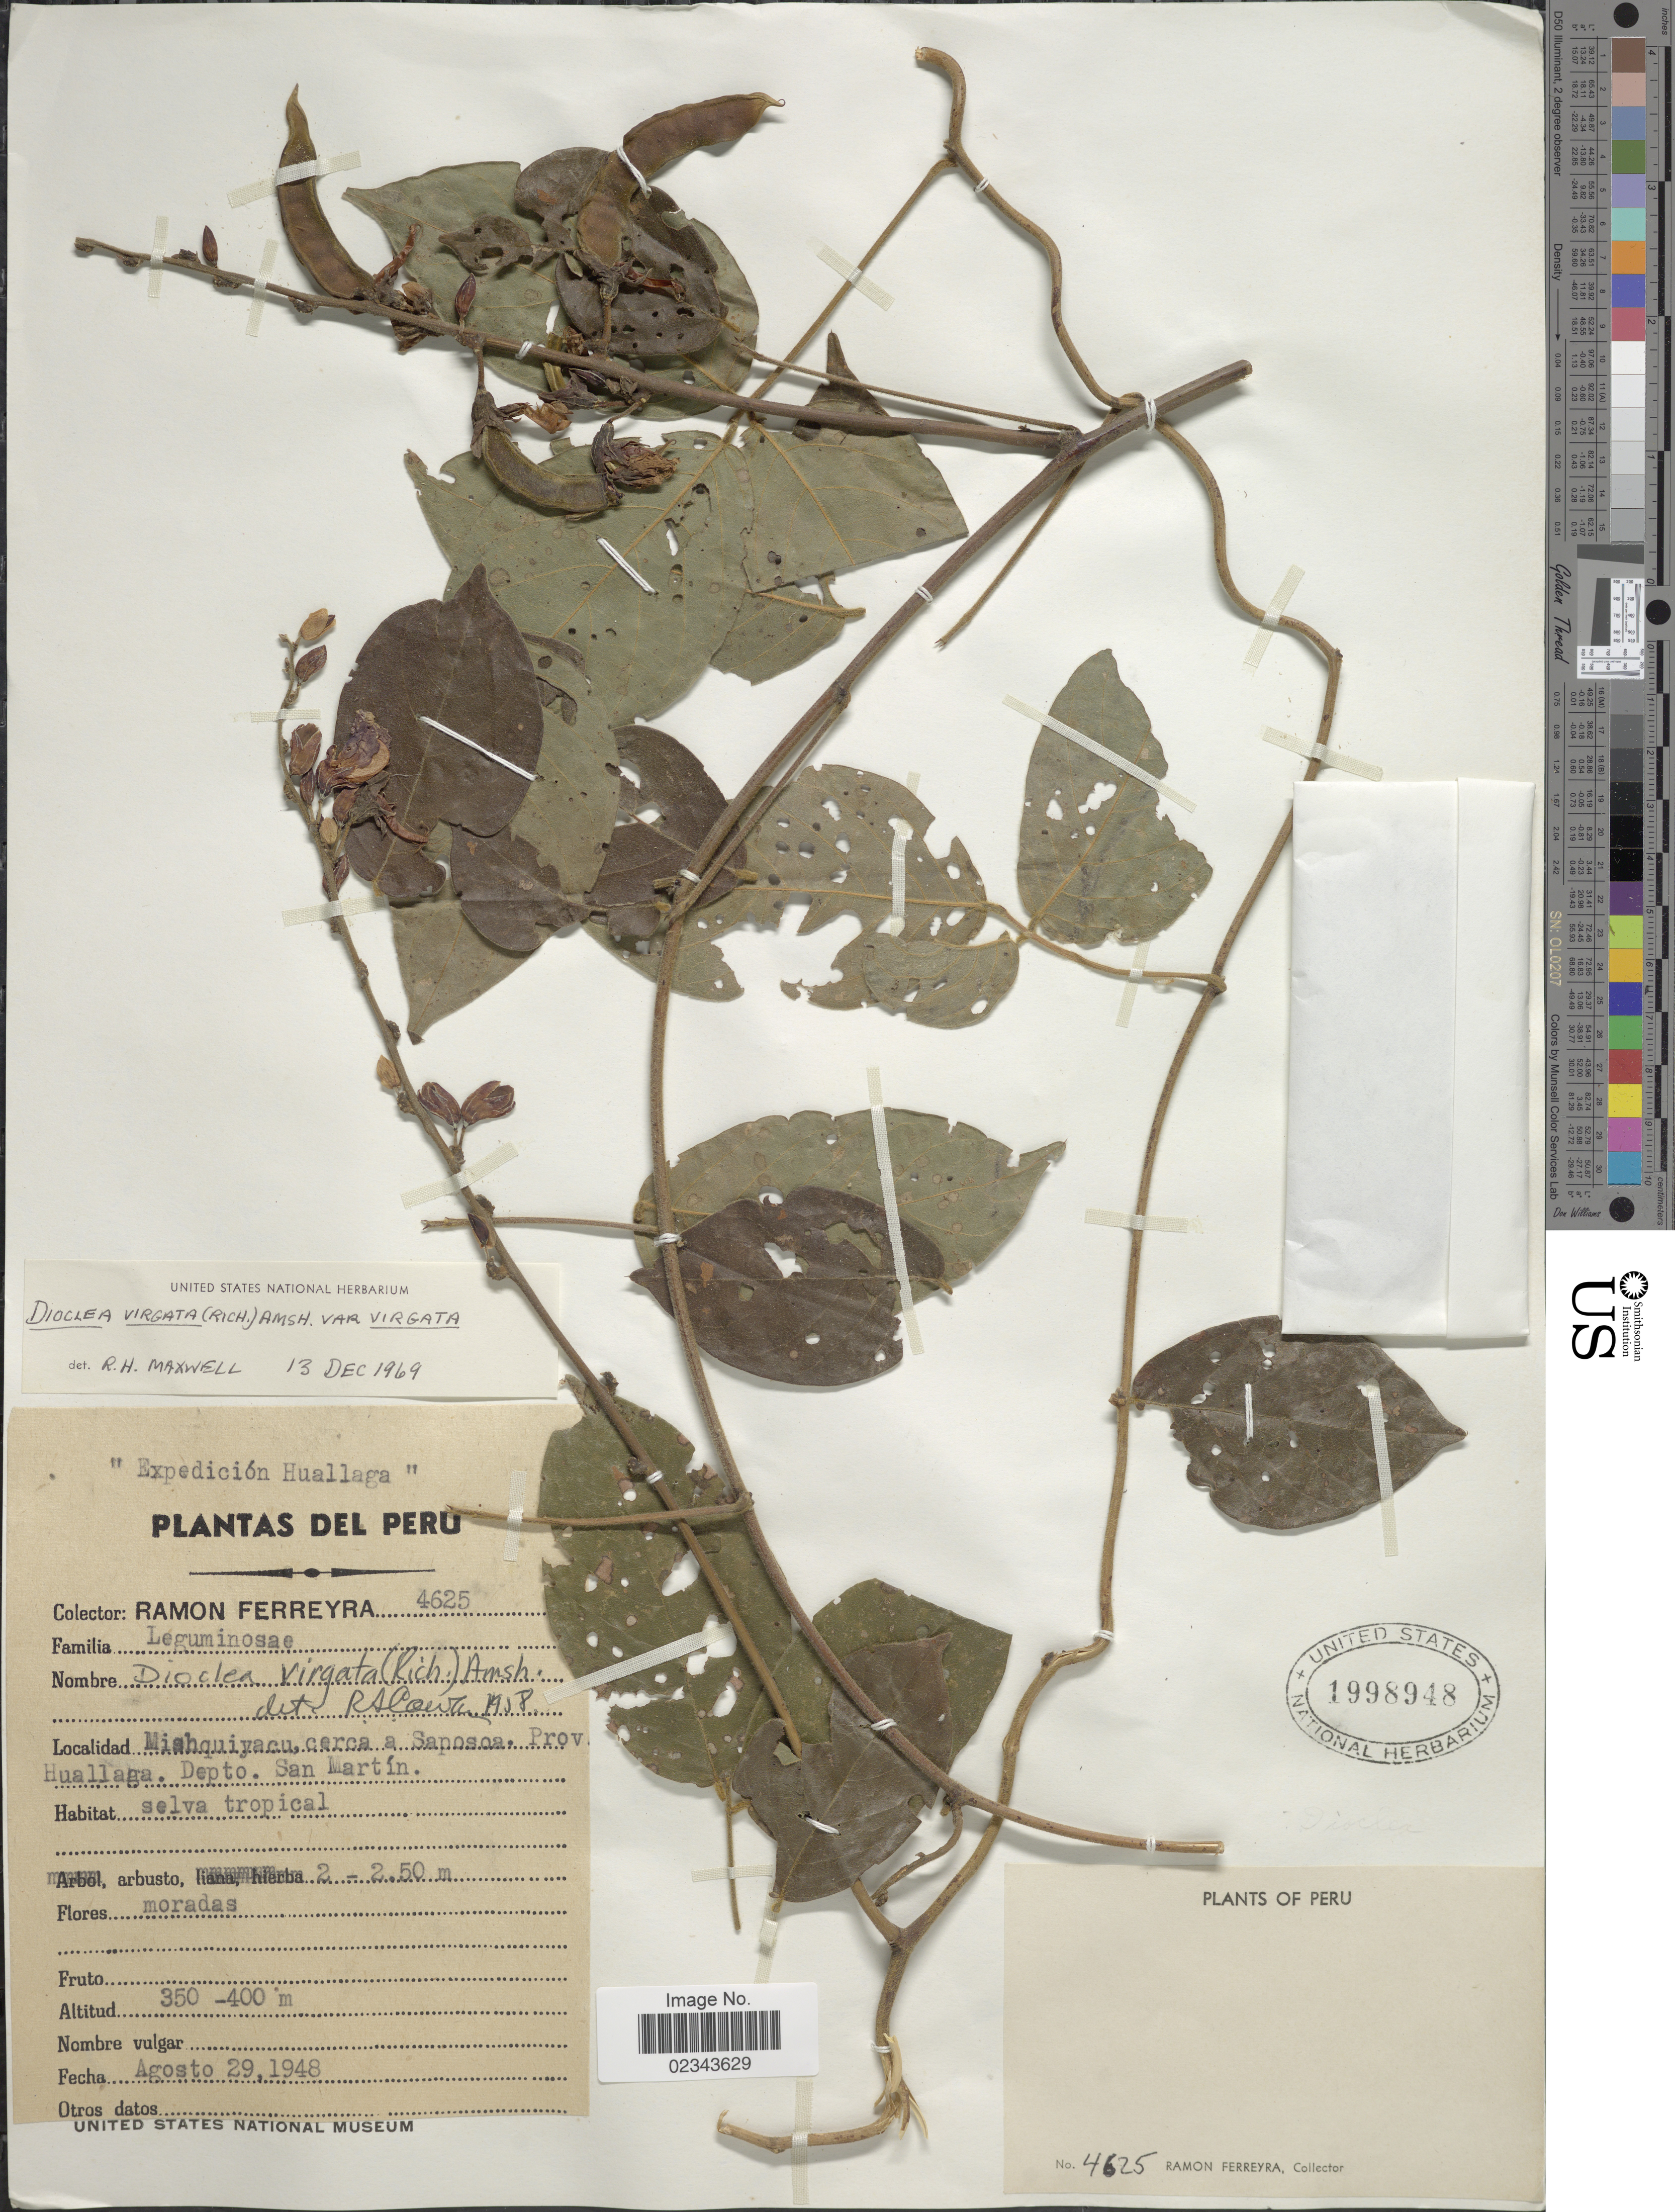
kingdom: Plantae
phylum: Tracheophyta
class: Magnoliopsida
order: Fabales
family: Fabaceae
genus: Dioclea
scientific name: Dioclea virgata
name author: (Rich.) Amshoff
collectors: R. A. Ferreyra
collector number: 4625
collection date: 1948-08-29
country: Peru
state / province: San Martín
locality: Huallaga, Mishquiyacu cerca a Saposoa, Prov. Huallaga.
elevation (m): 350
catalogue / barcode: US 1998948